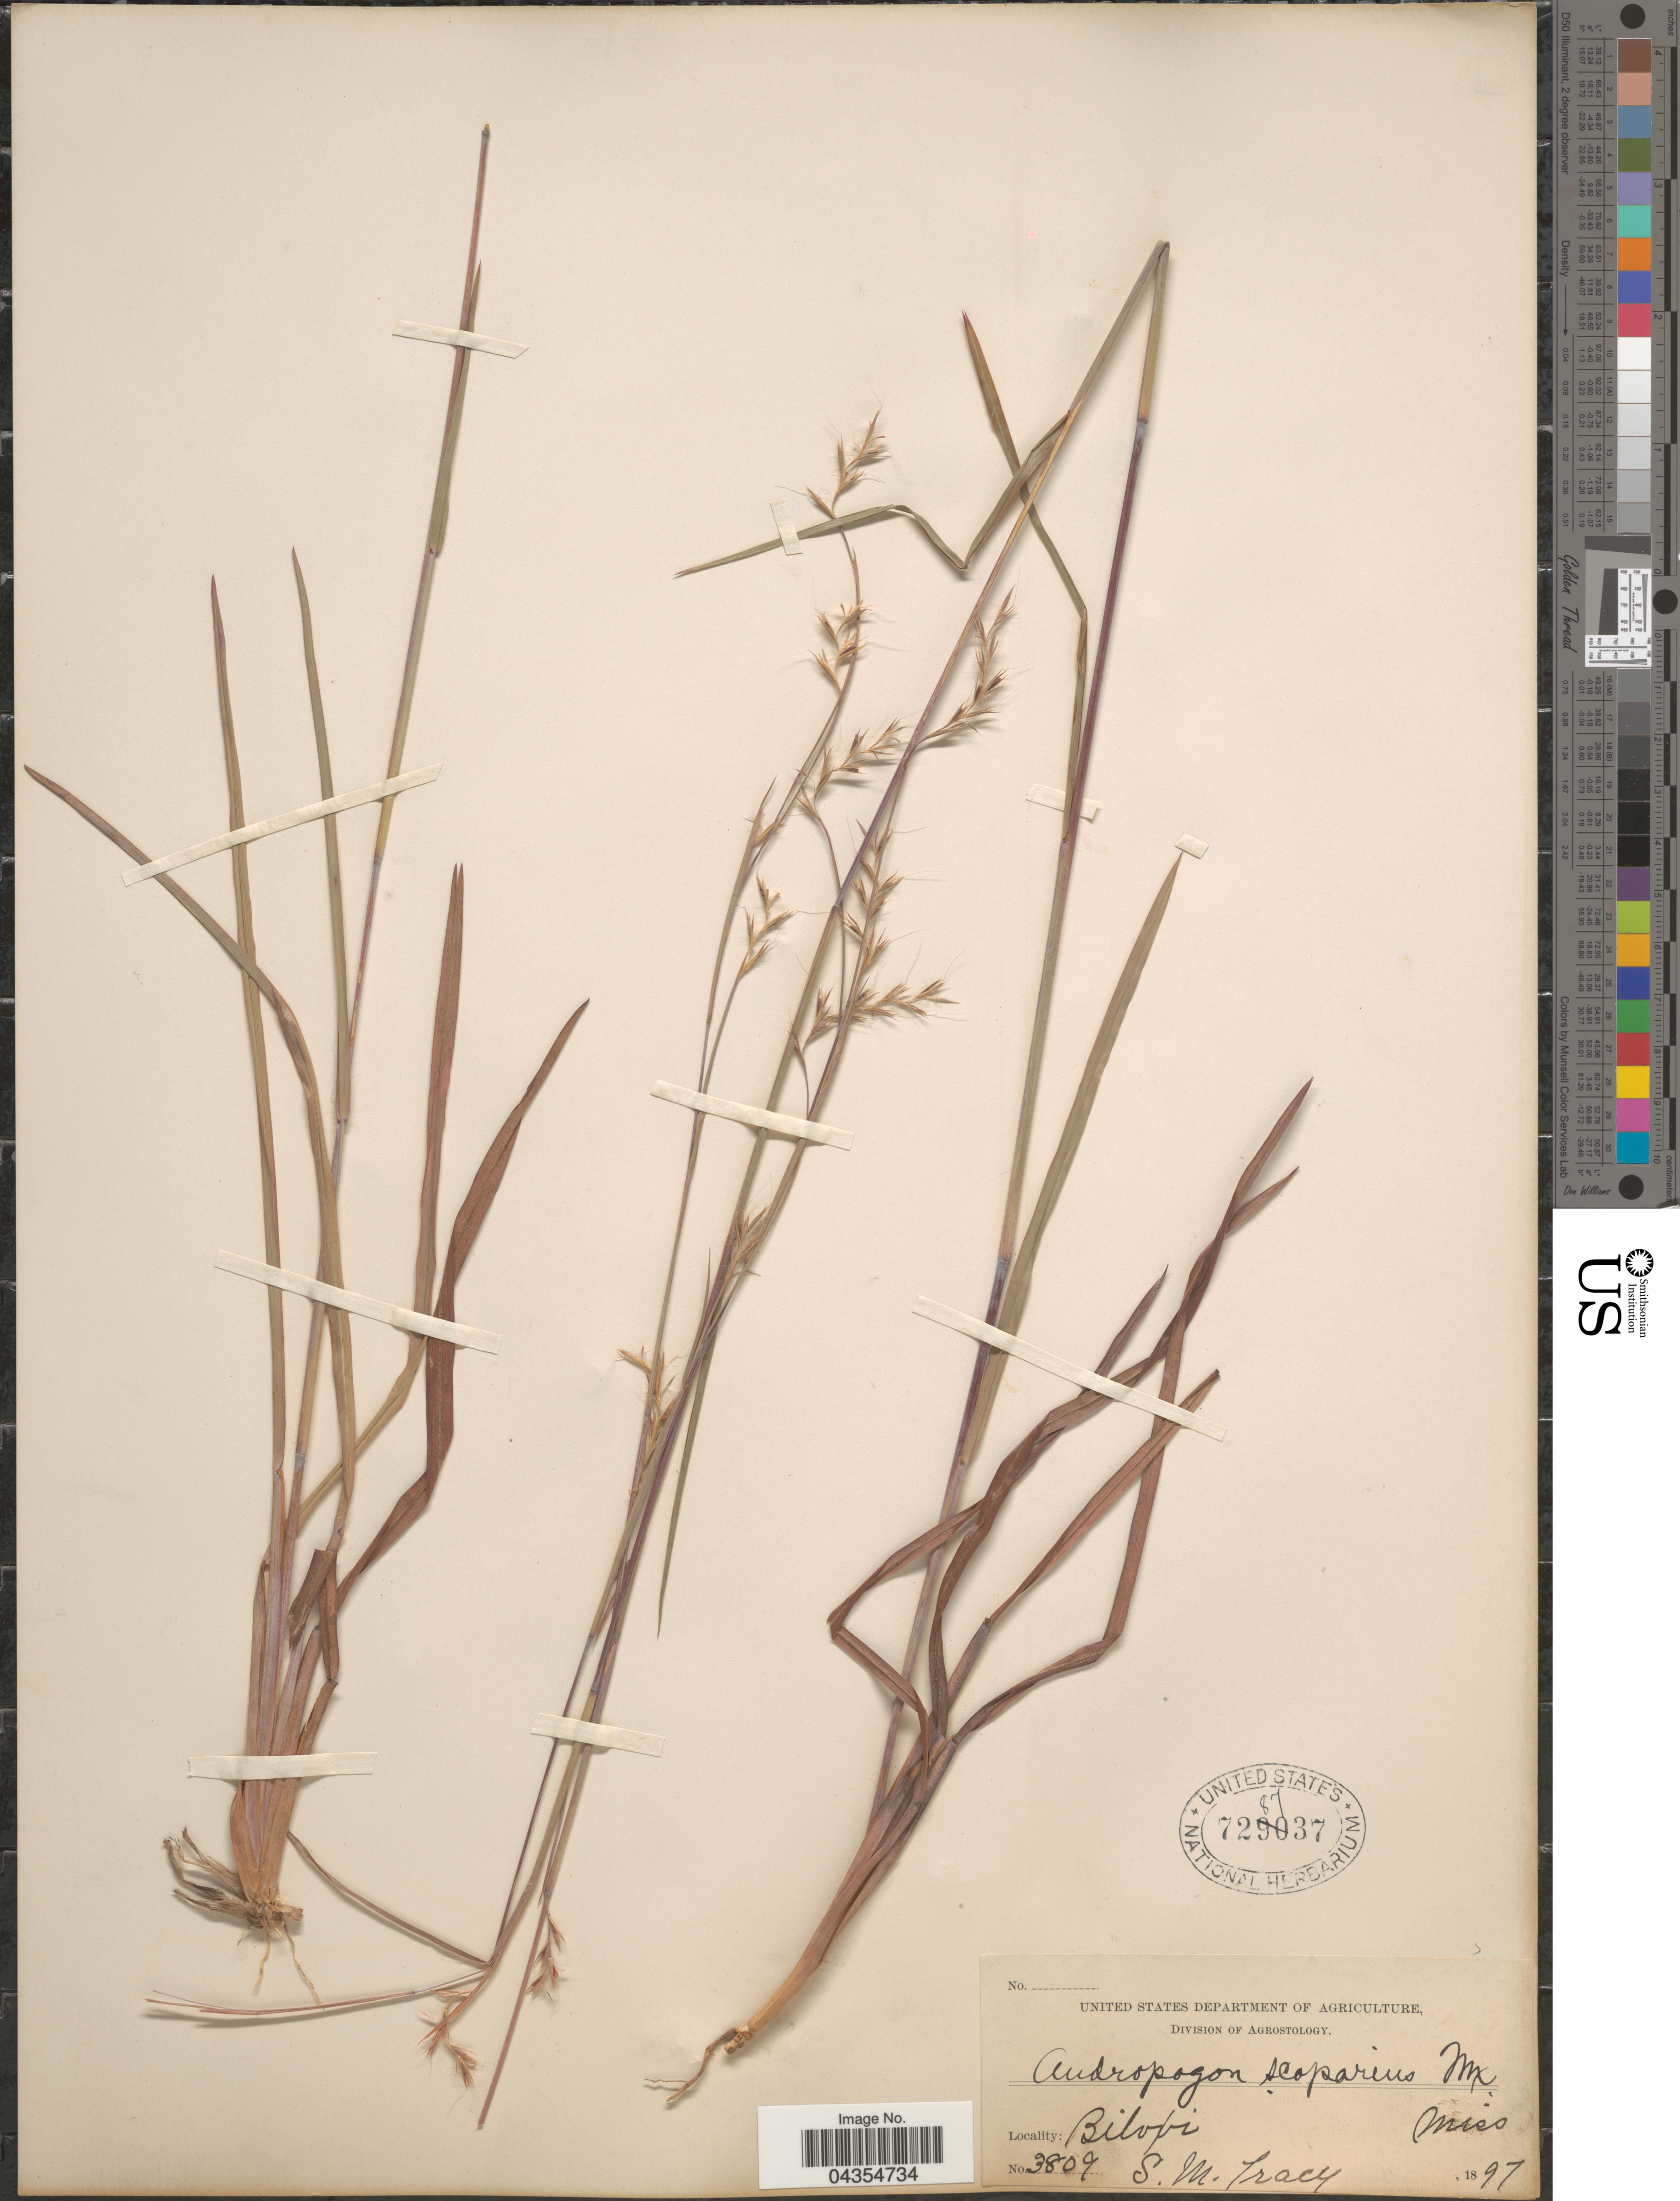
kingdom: Plantae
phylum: Tracheophyta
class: Liliopsida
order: Poales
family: Poaceae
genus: Schizachyrium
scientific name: Schizachyrium sanguineum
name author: (Retz.) Alston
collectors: S. M. Tracy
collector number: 3809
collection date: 1897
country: United States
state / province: Mississippi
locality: Biloxi.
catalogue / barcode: US 728737